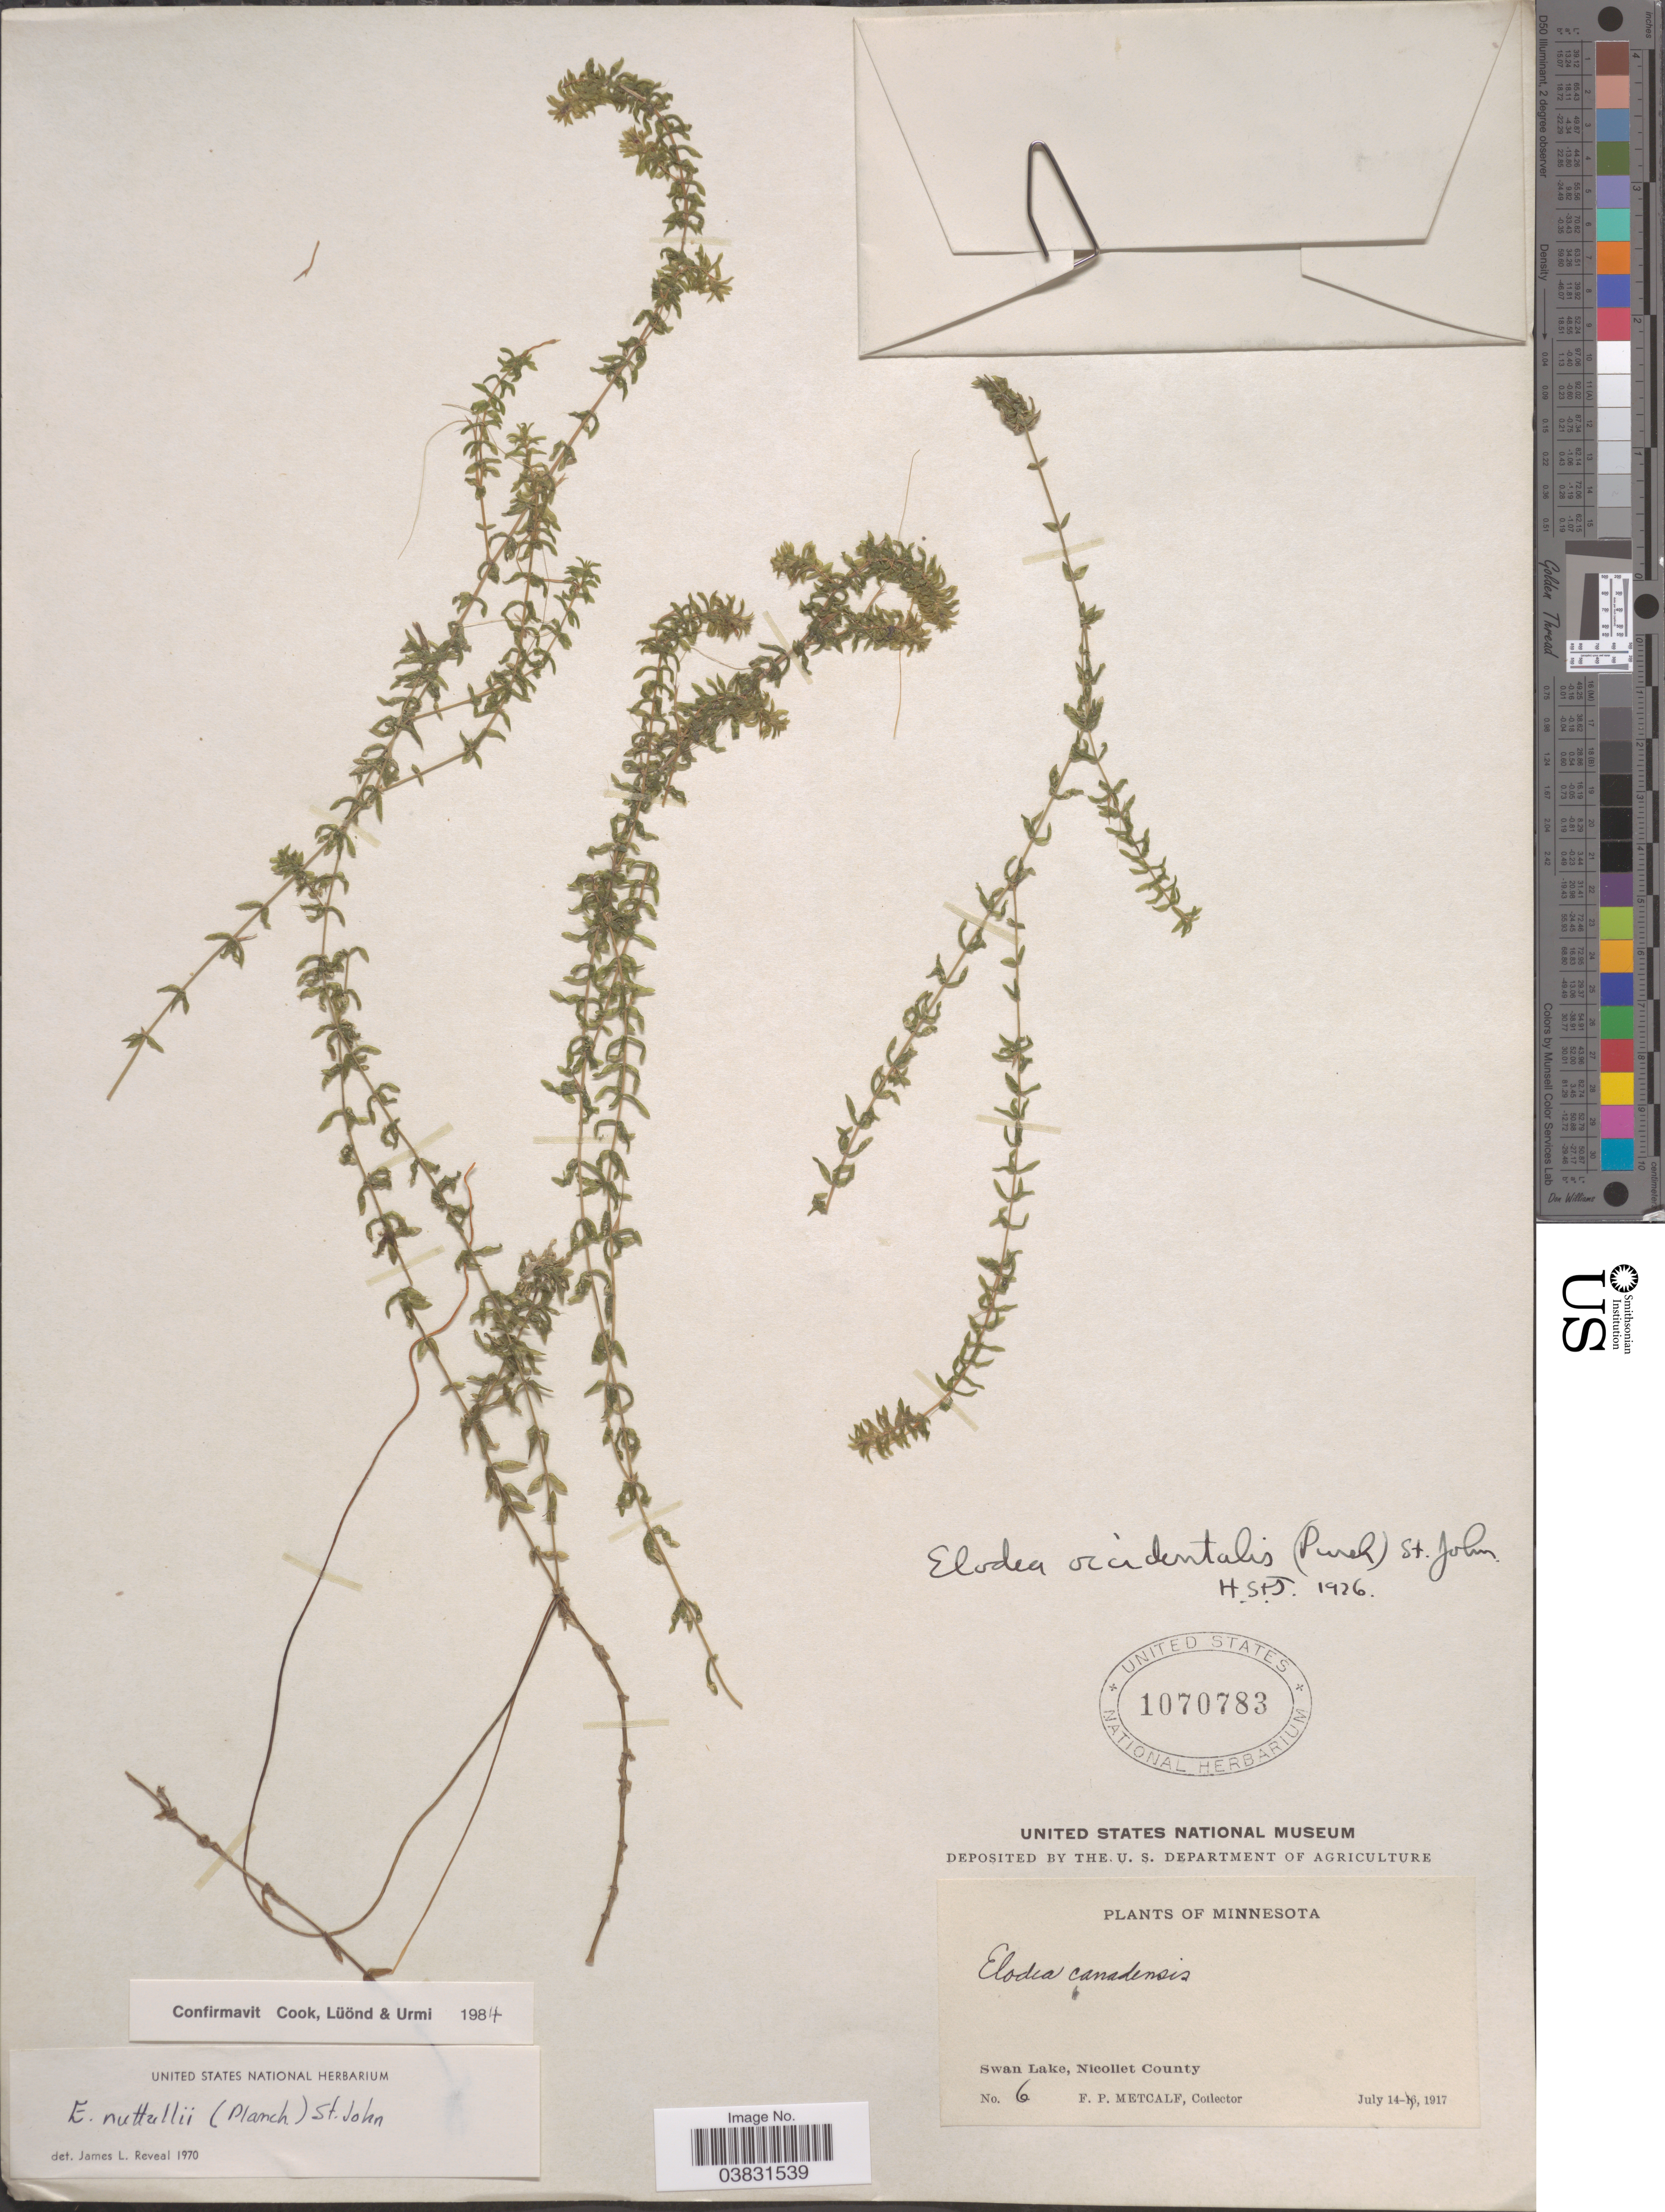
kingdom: Plantae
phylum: Tracheophyta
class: Liliopsida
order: Alismatales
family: Hydrocharitaceae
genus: Elodea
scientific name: Elodea nuttallii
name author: (Planch.) H. St. John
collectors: F. Metcalf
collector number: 6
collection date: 1917-07-14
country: United States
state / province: Minnesota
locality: Swan Lake, Nicollet County.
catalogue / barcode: US 1070783